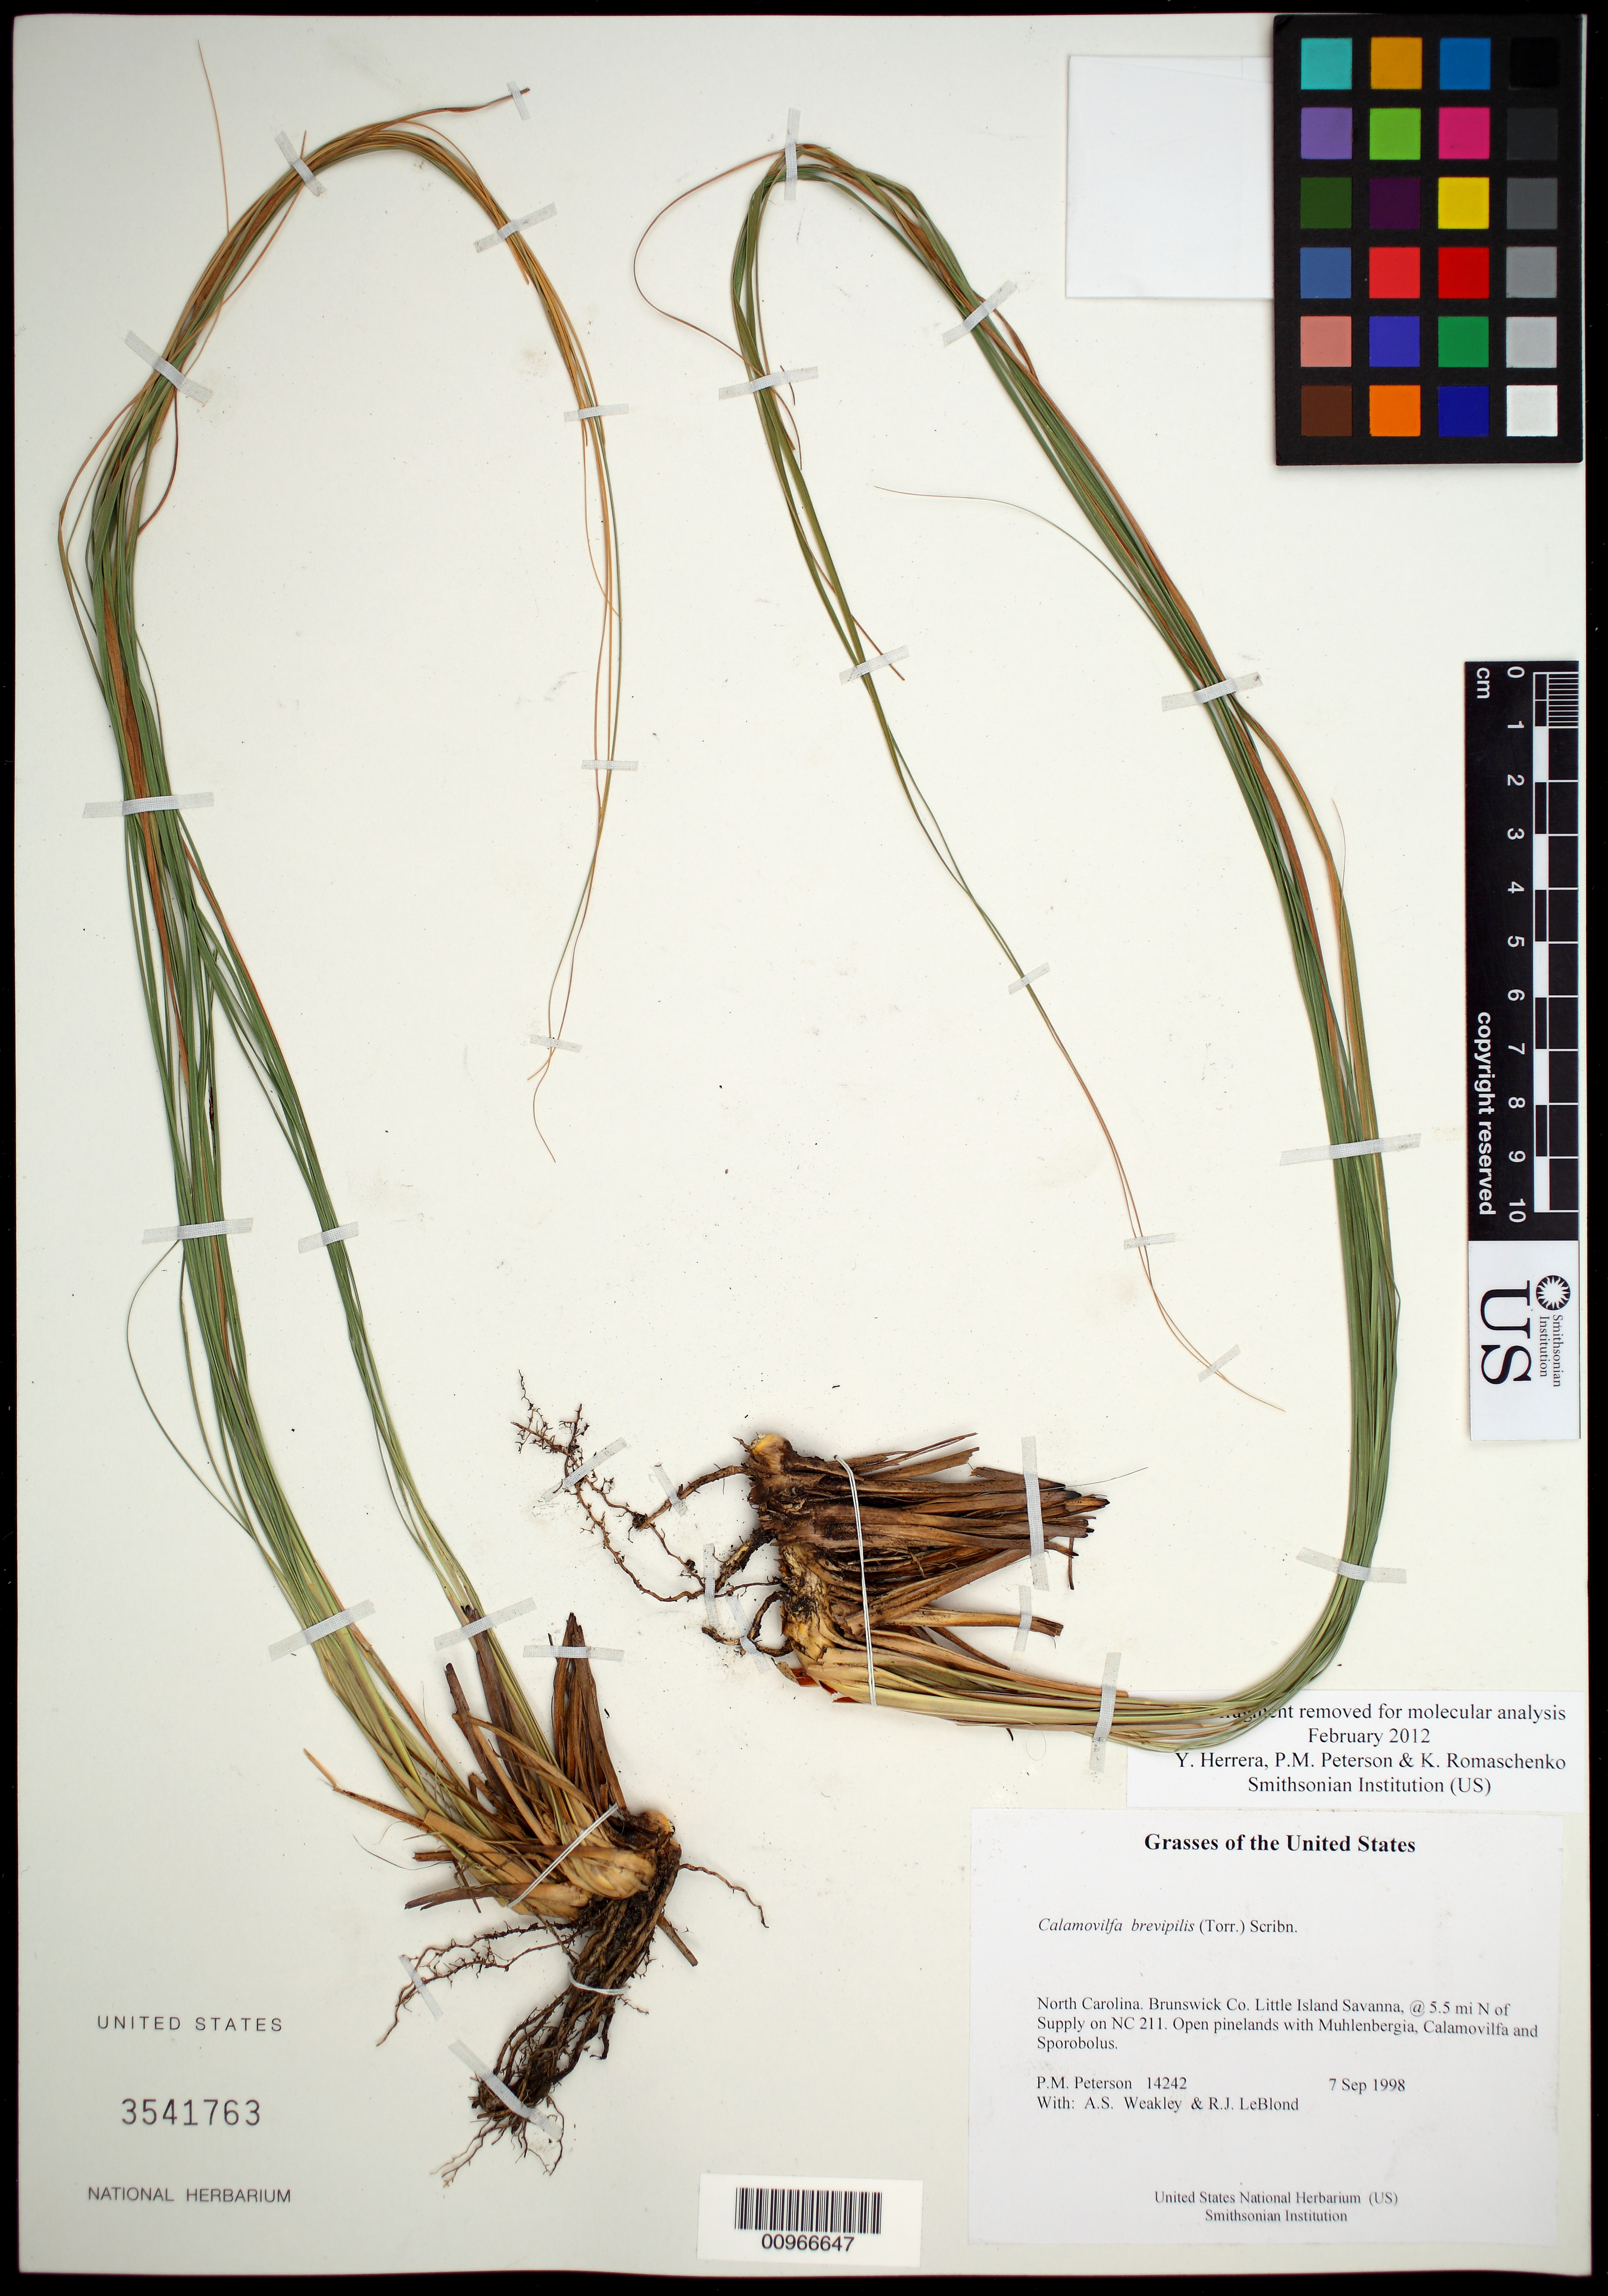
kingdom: Plantae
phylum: Tracheophyta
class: Liliopsida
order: Poales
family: Poaceae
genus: Calamovilfa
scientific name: Calamovilfa brevipilis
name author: (Torr.) Scribn.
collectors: P. M. Peterson, A. S. Weakley & R. J. LeBlond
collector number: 14242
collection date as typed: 07 Sep 1998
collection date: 1998-09-07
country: United States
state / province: North Carolina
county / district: Brunswick Co.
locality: Little Island Savanna, @ 5.5 mi N of Supply on NC 211.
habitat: Open pinelands with Muhlenbergia, Calamovilfa and Sporobolus.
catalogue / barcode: US 3541763